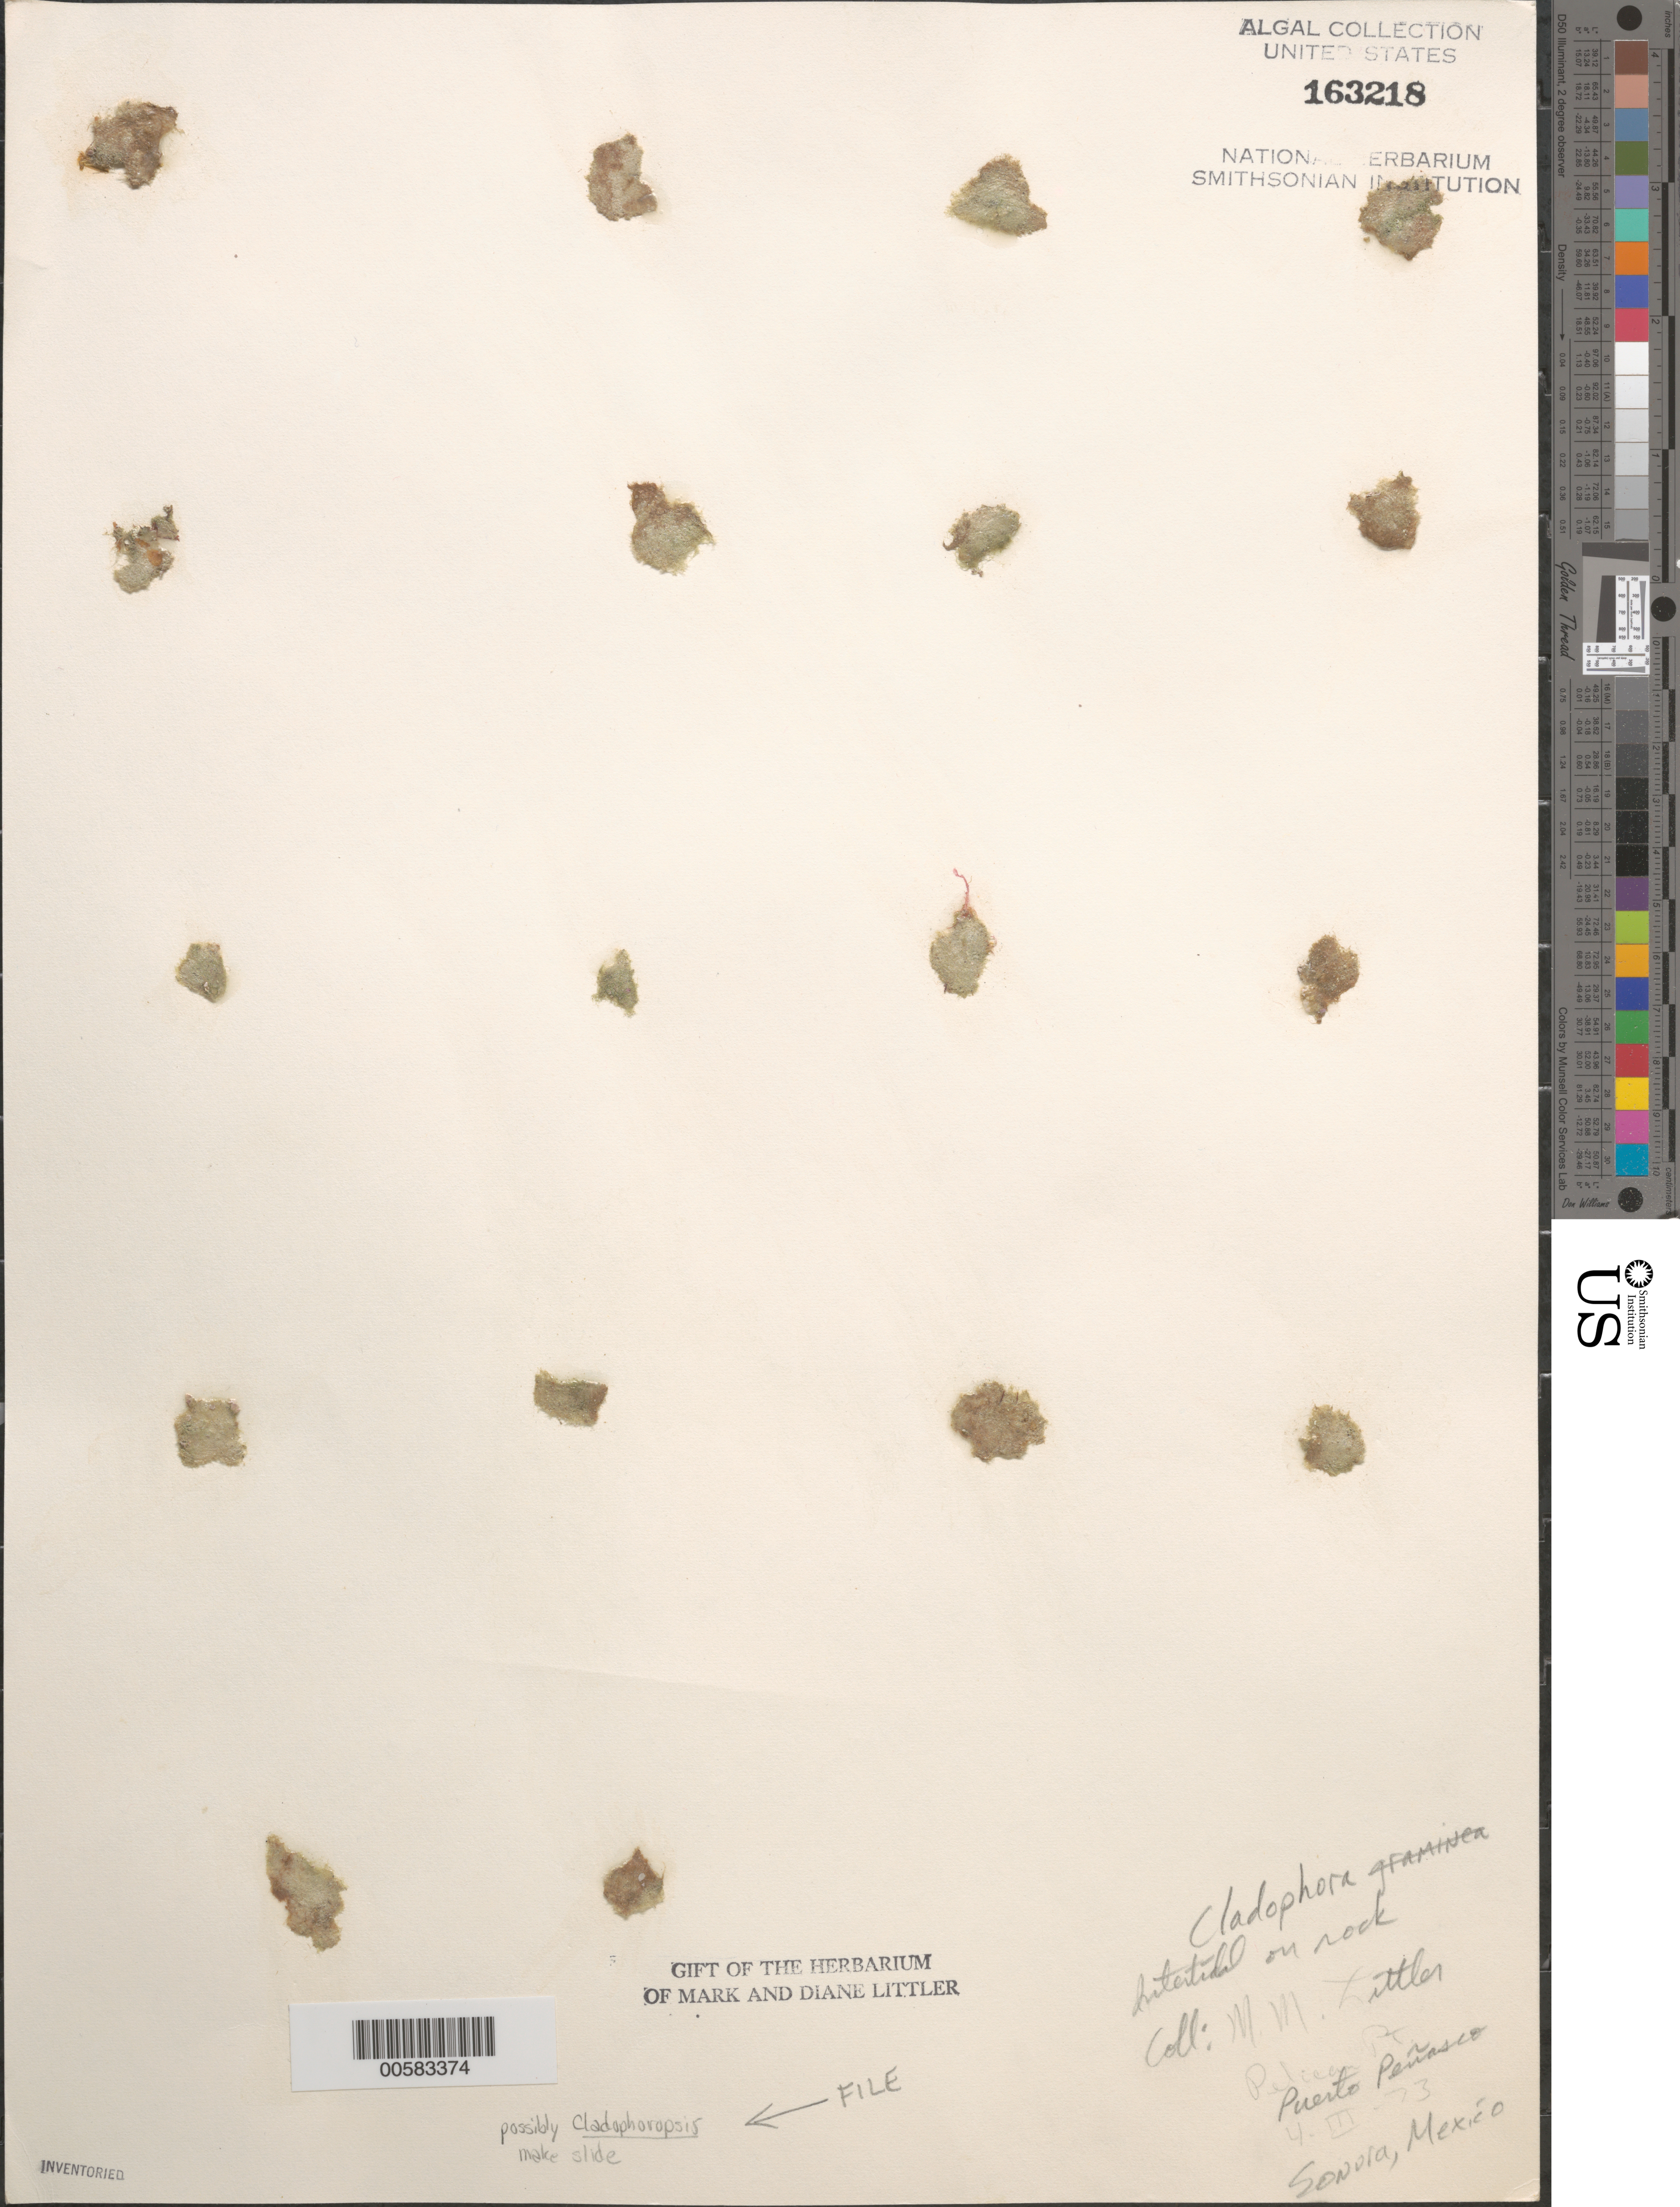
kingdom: Plantae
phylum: Chlorophyta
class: Ulvophyceae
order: Siphonocladales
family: Boodleaceae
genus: Cladophoropsis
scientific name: Cladophoropsis sp.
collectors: M. M. Littler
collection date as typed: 04 Mar 1973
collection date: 1973-03-04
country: Mexico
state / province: Sonora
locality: Pelican Point, Puerto Penasco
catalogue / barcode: US 163218